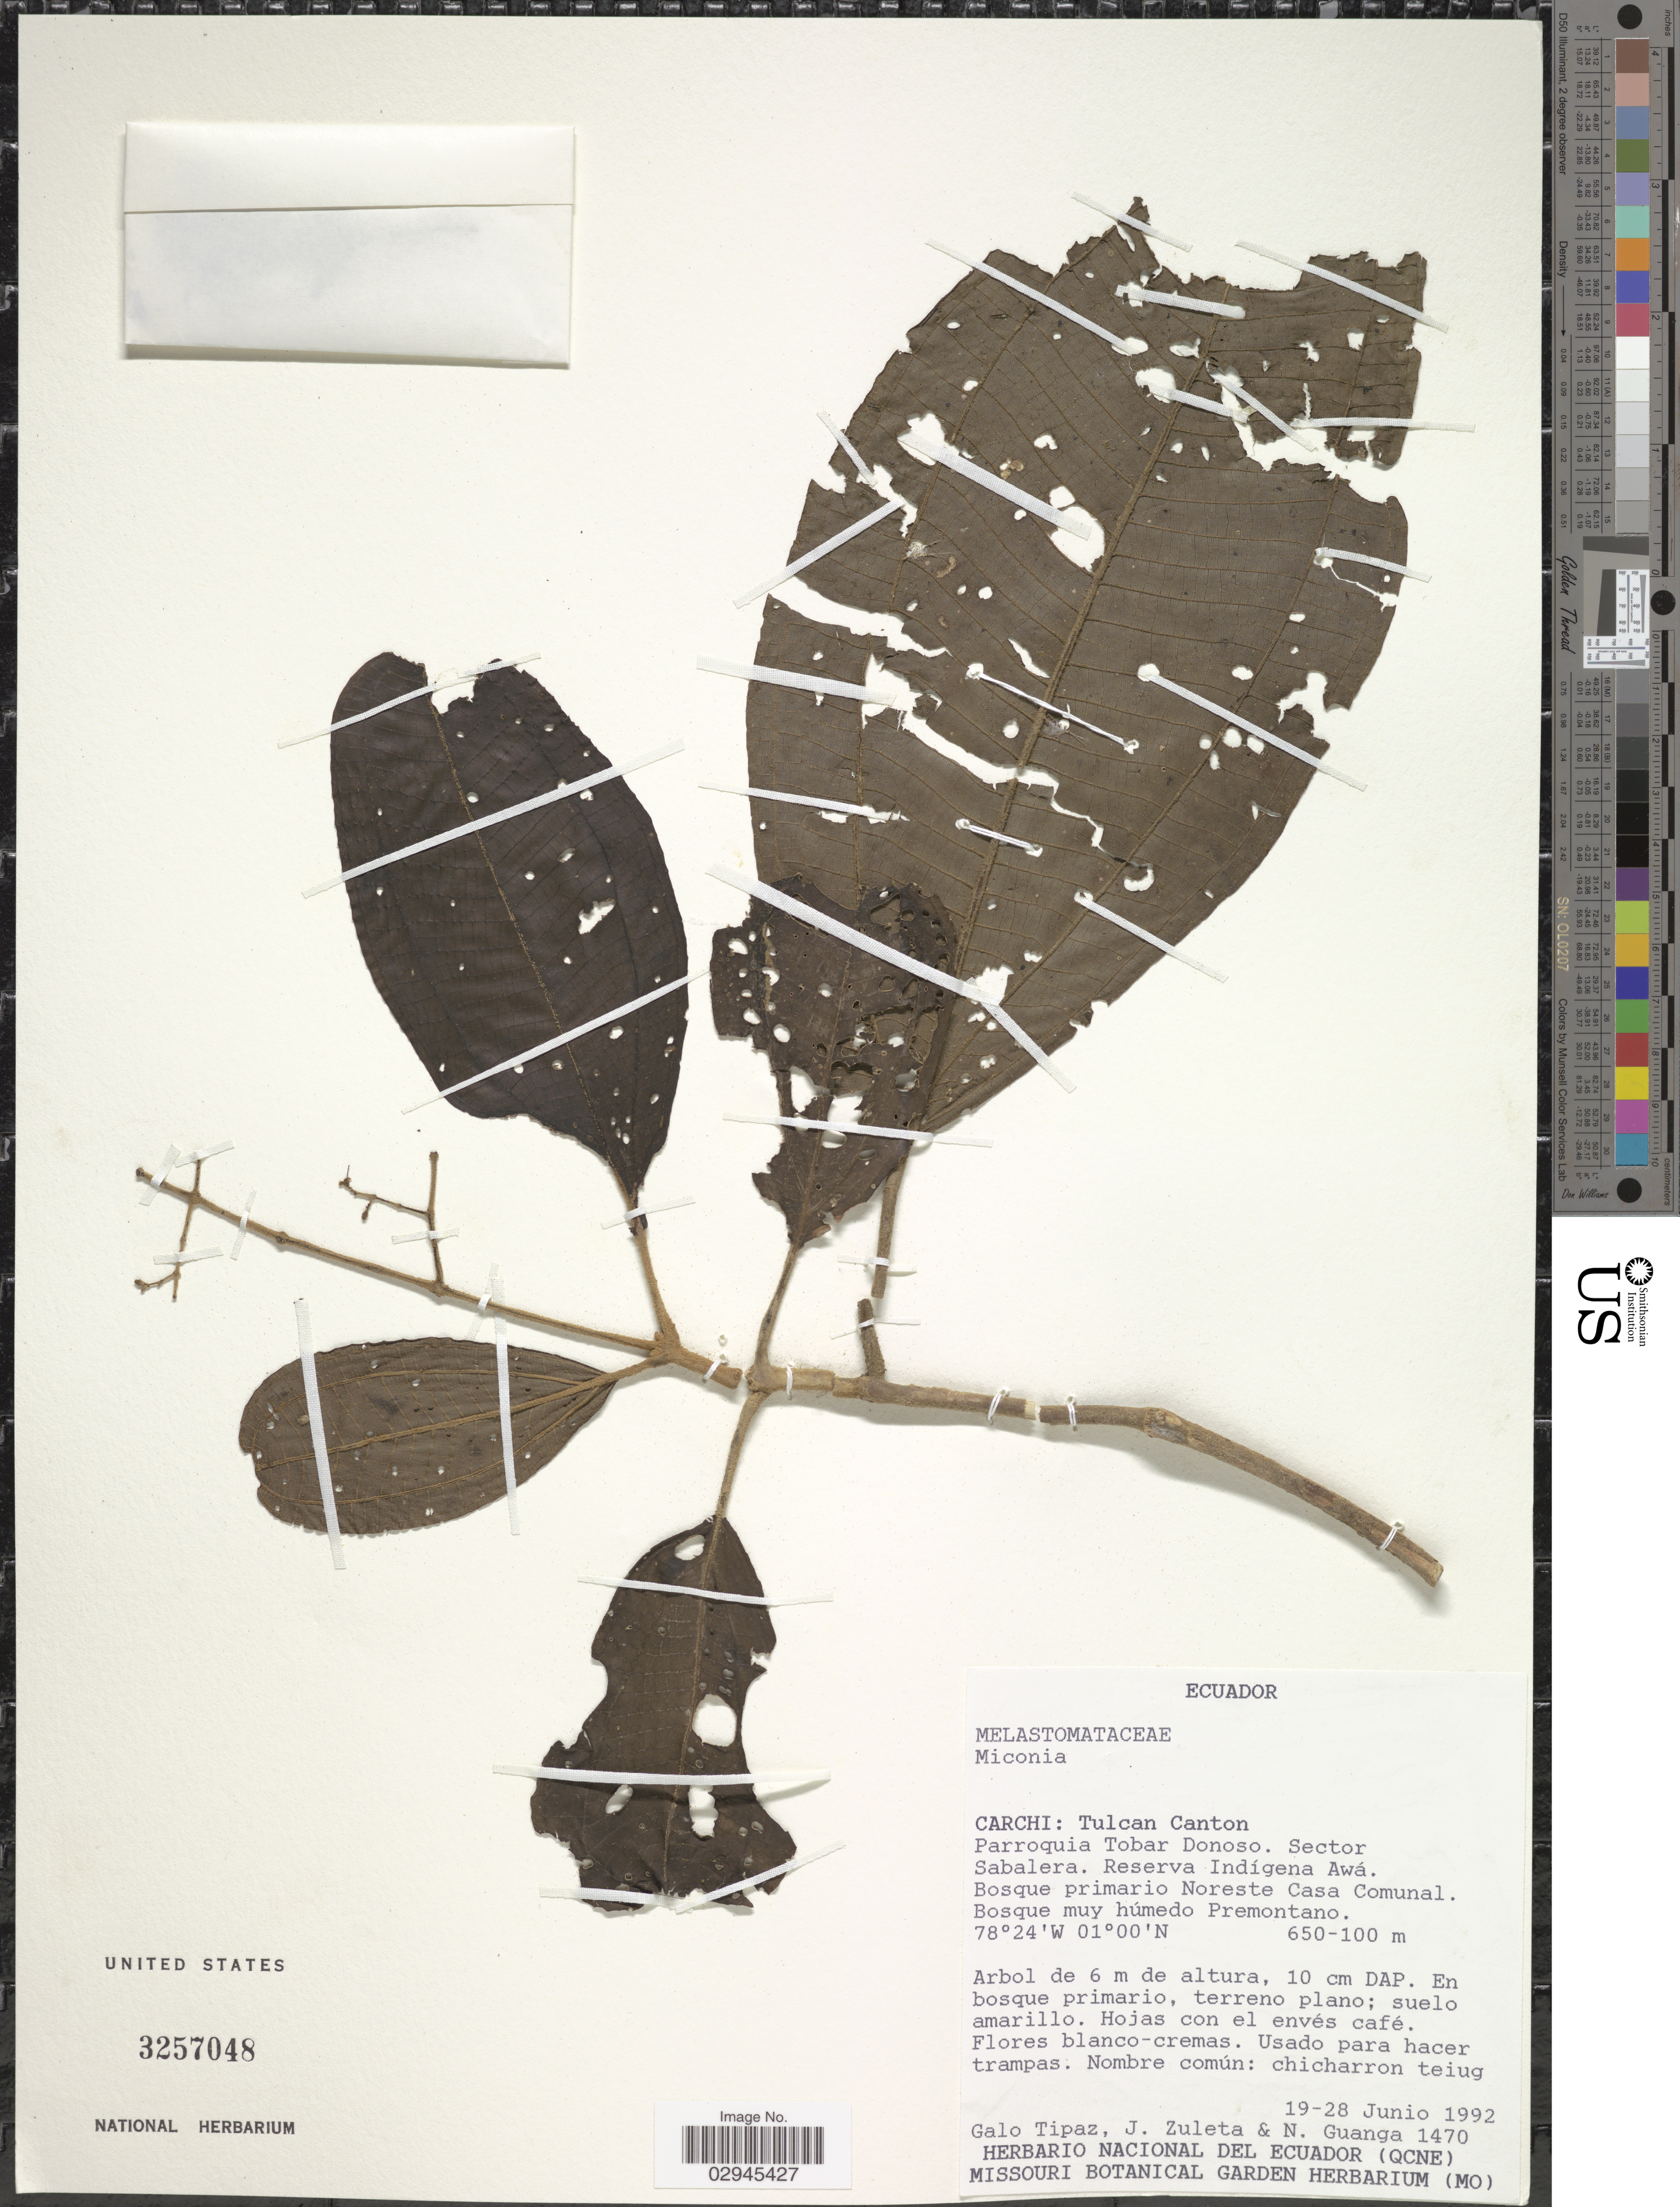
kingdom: Plantae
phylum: Tracheophyta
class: Magnoliopsida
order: Myrtales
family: Melastomataceae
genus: Miconia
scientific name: Miconia sp.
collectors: G. Tipaz, J. Zuleta & N. Guanga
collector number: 1470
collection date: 1992-06-19/1992-06-28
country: Ecuador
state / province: Carchi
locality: Tulcan Canton. Parroquia Tobar Donoso. Sector Sabalera. Reserva Indígena Awá. Bosque primario Noreste Casa Comunal. Bosque muy húmedo Premontano.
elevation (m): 650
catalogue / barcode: US 3257048